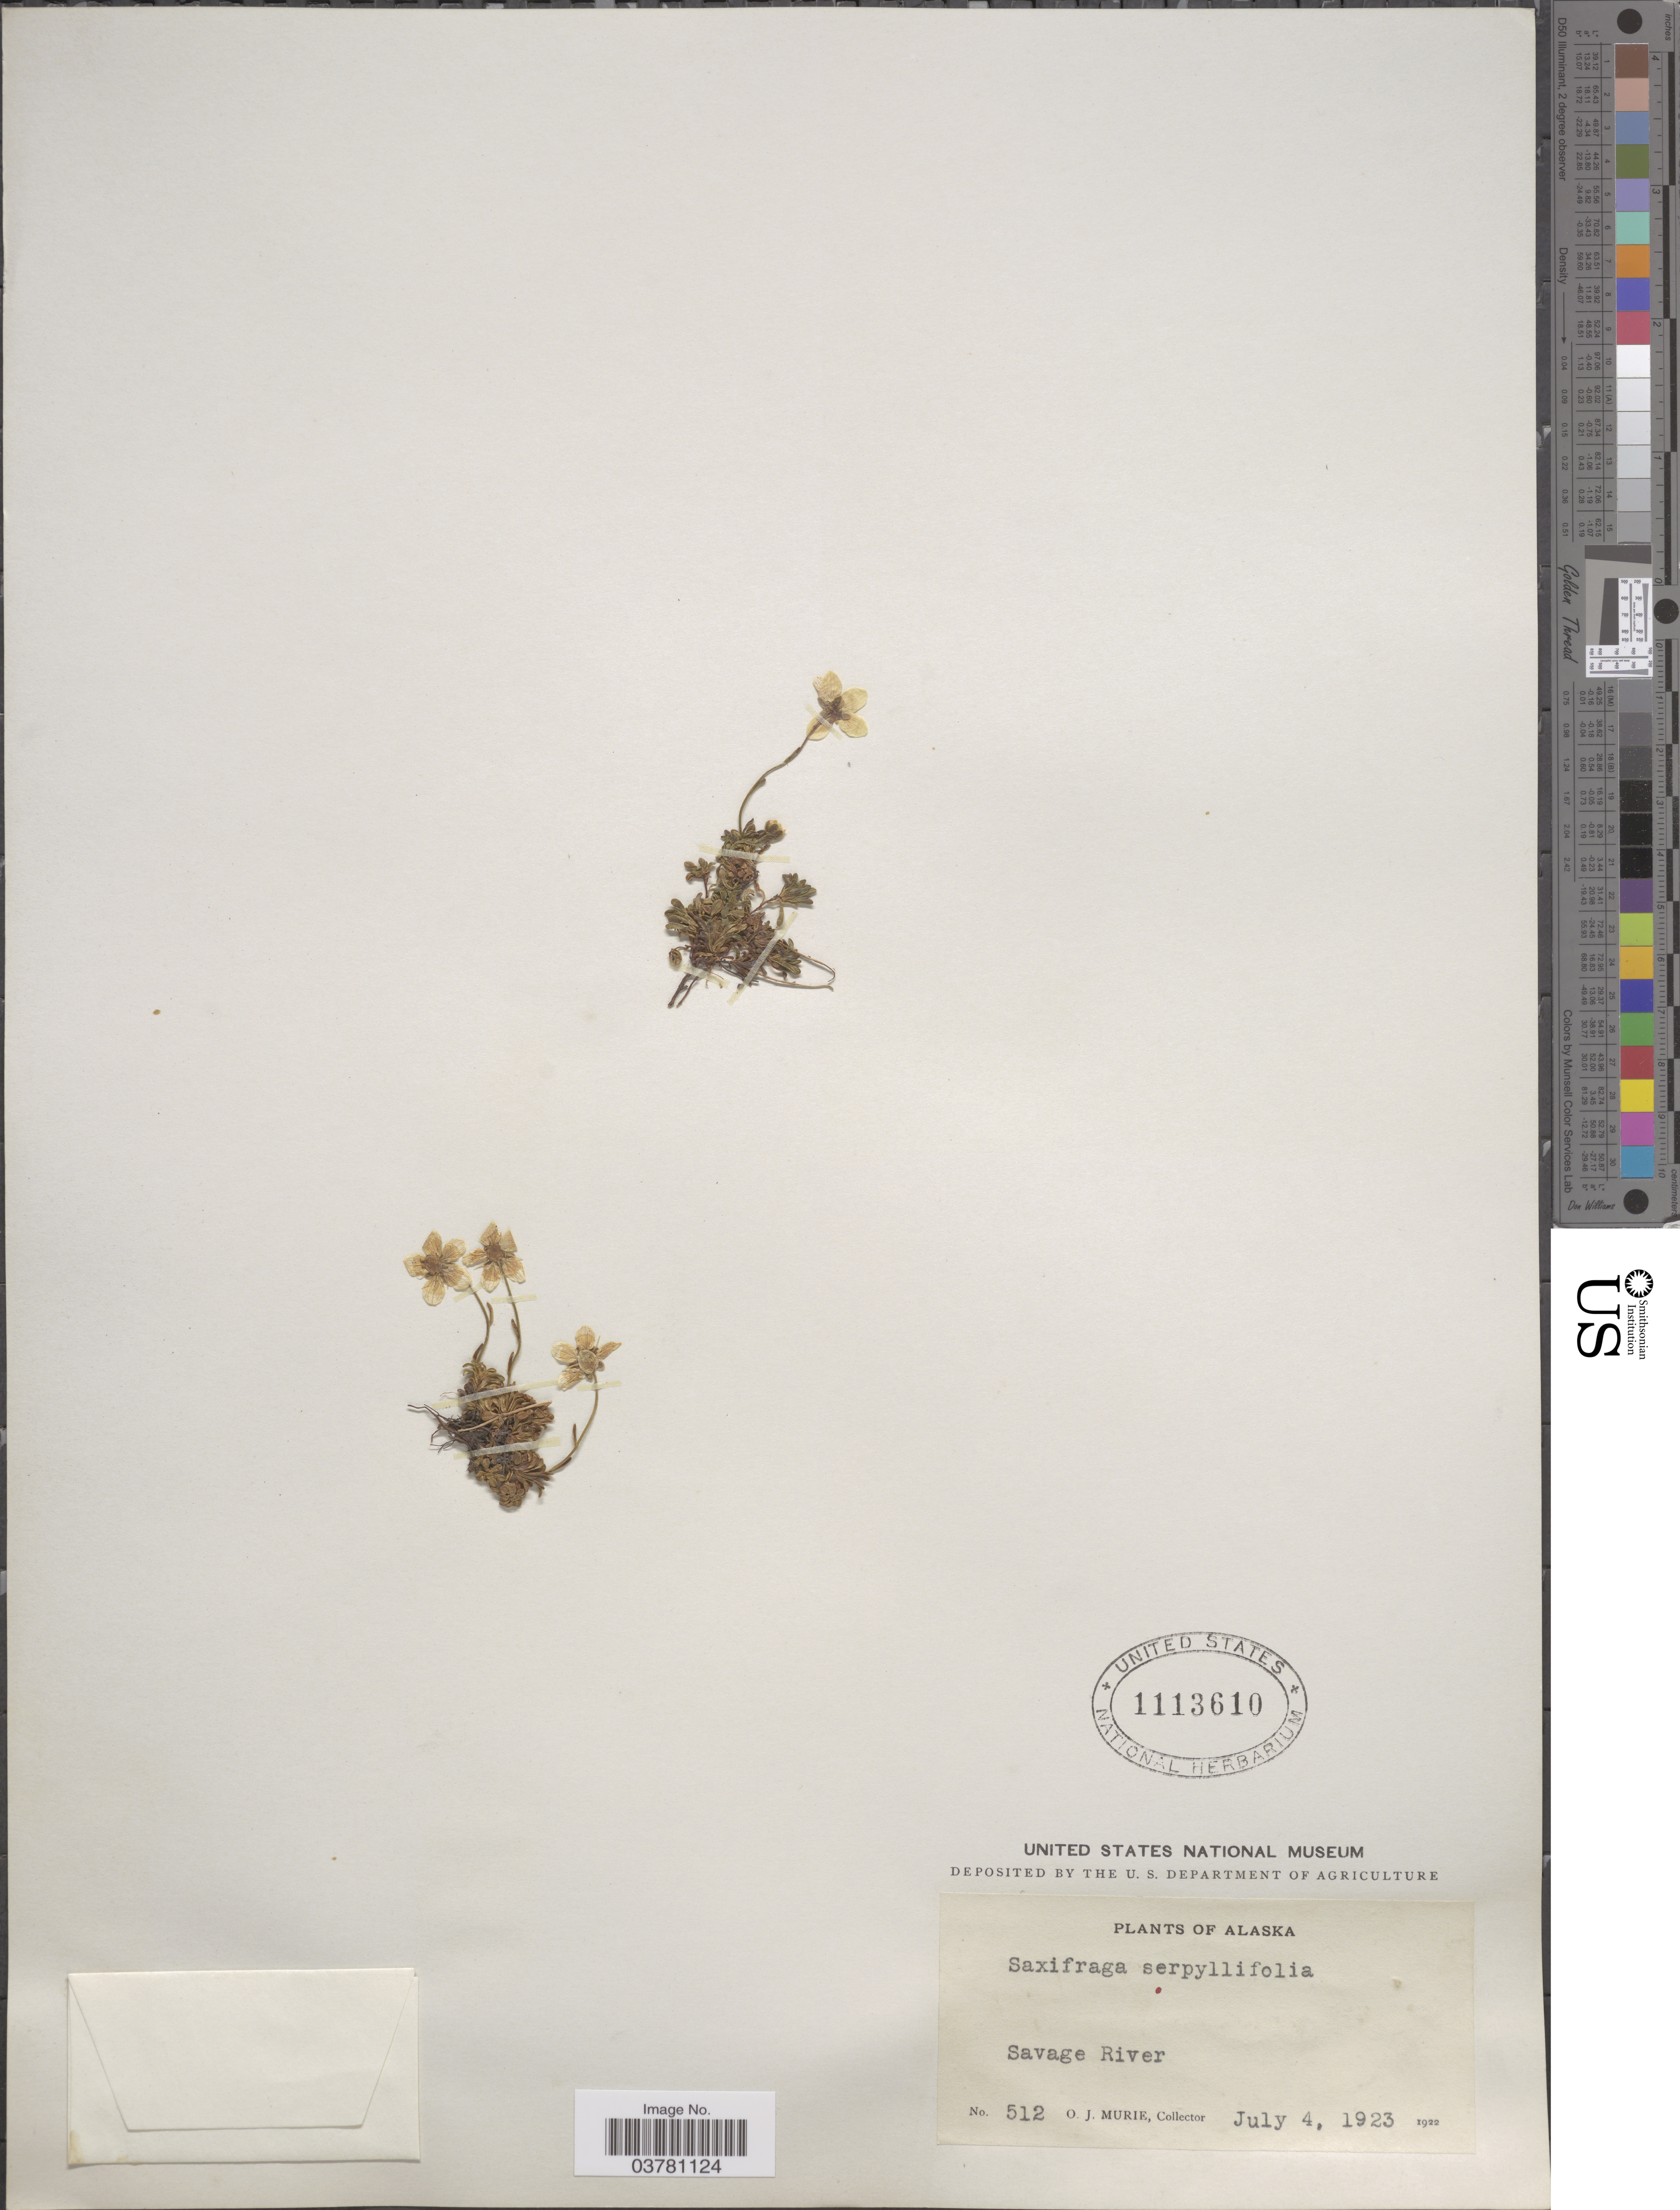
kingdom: Plantae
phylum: Tracheophyta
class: Magnoliopsida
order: Saxifragales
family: Saxifragaceae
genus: Saxifraga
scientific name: Saxifraga serpyllifolia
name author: Pursh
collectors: O. Murie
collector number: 512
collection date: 1923-07-04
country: United States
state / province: Alaska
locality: Savage River.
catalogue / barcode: US 1113610